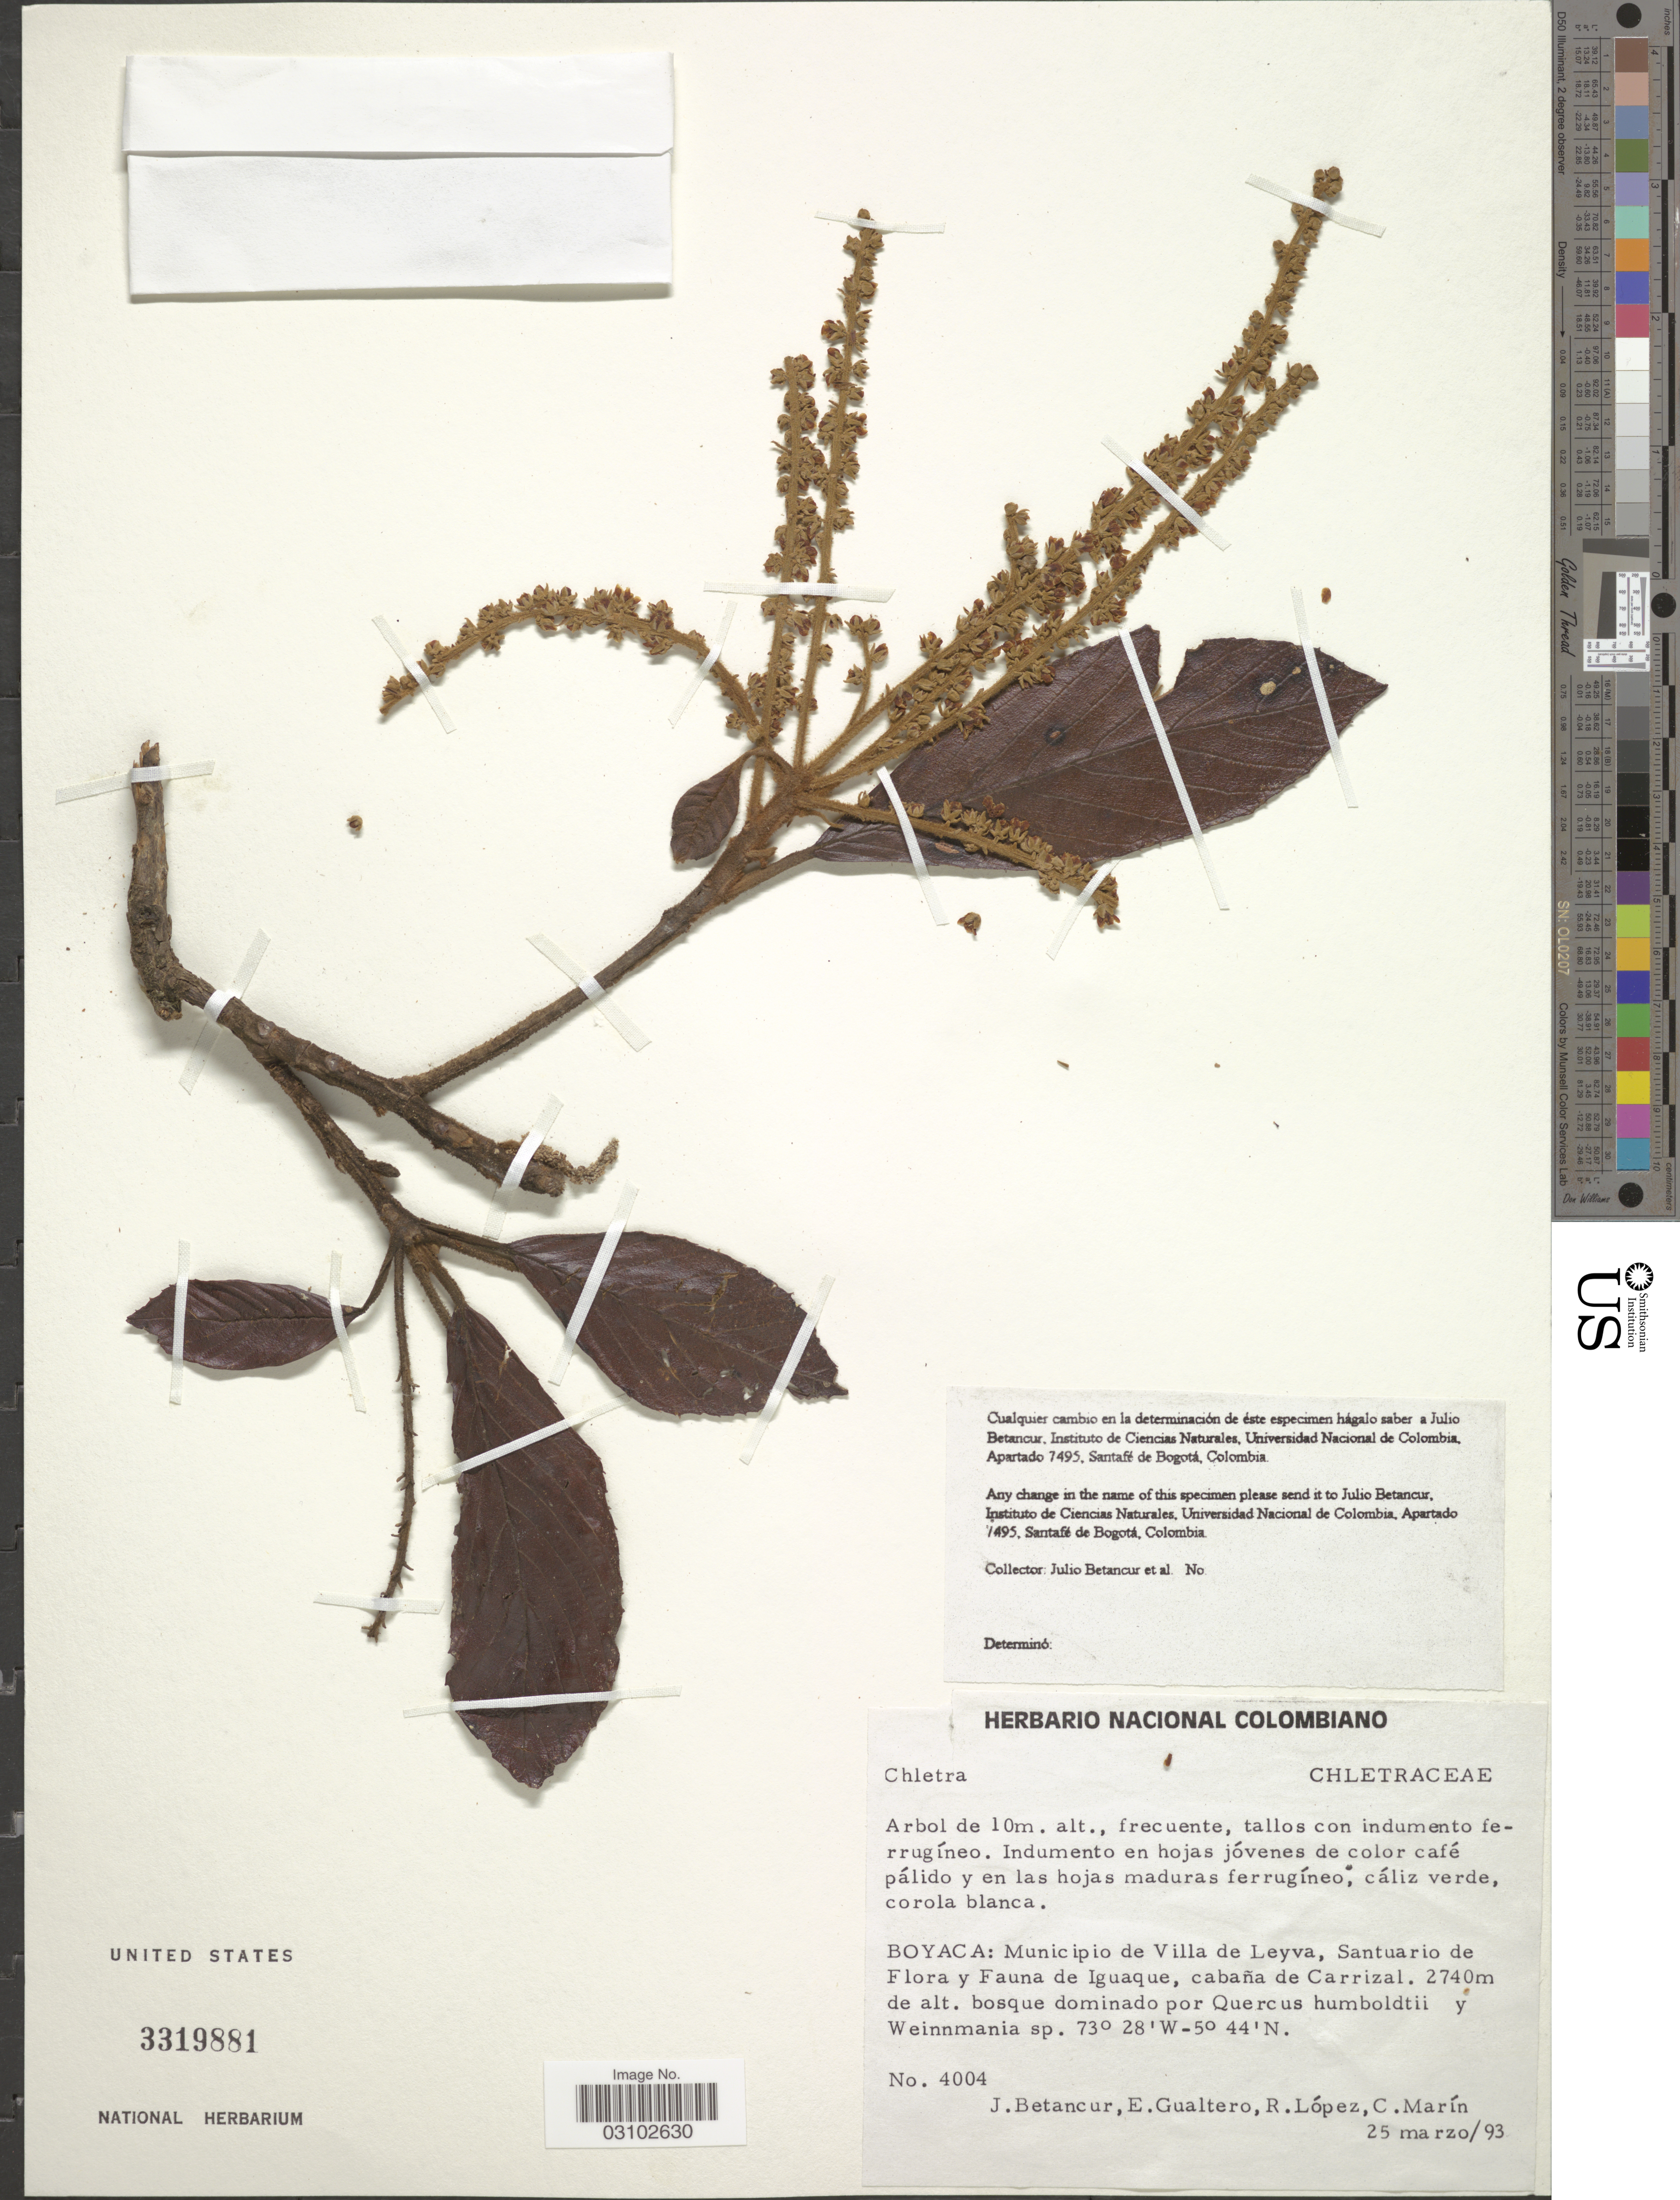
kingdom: Plantae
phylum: Tracheophyta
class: Magnoliopsida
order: Ericales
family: Clethraceae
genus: Clethra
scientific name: Clethra sp.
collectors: J. Betancur, E. Gualtero, R. Lopez & C. Marín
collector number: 4004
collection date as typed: Transcribed d/m/y: 25/3/93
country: Colombia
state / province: Boyacá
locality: Municipio de Villa de Leyva, Santuario de Flora y Fauna de Iguaque, cabaña de Carrizal.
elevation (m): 2740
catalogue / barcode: US 3319881